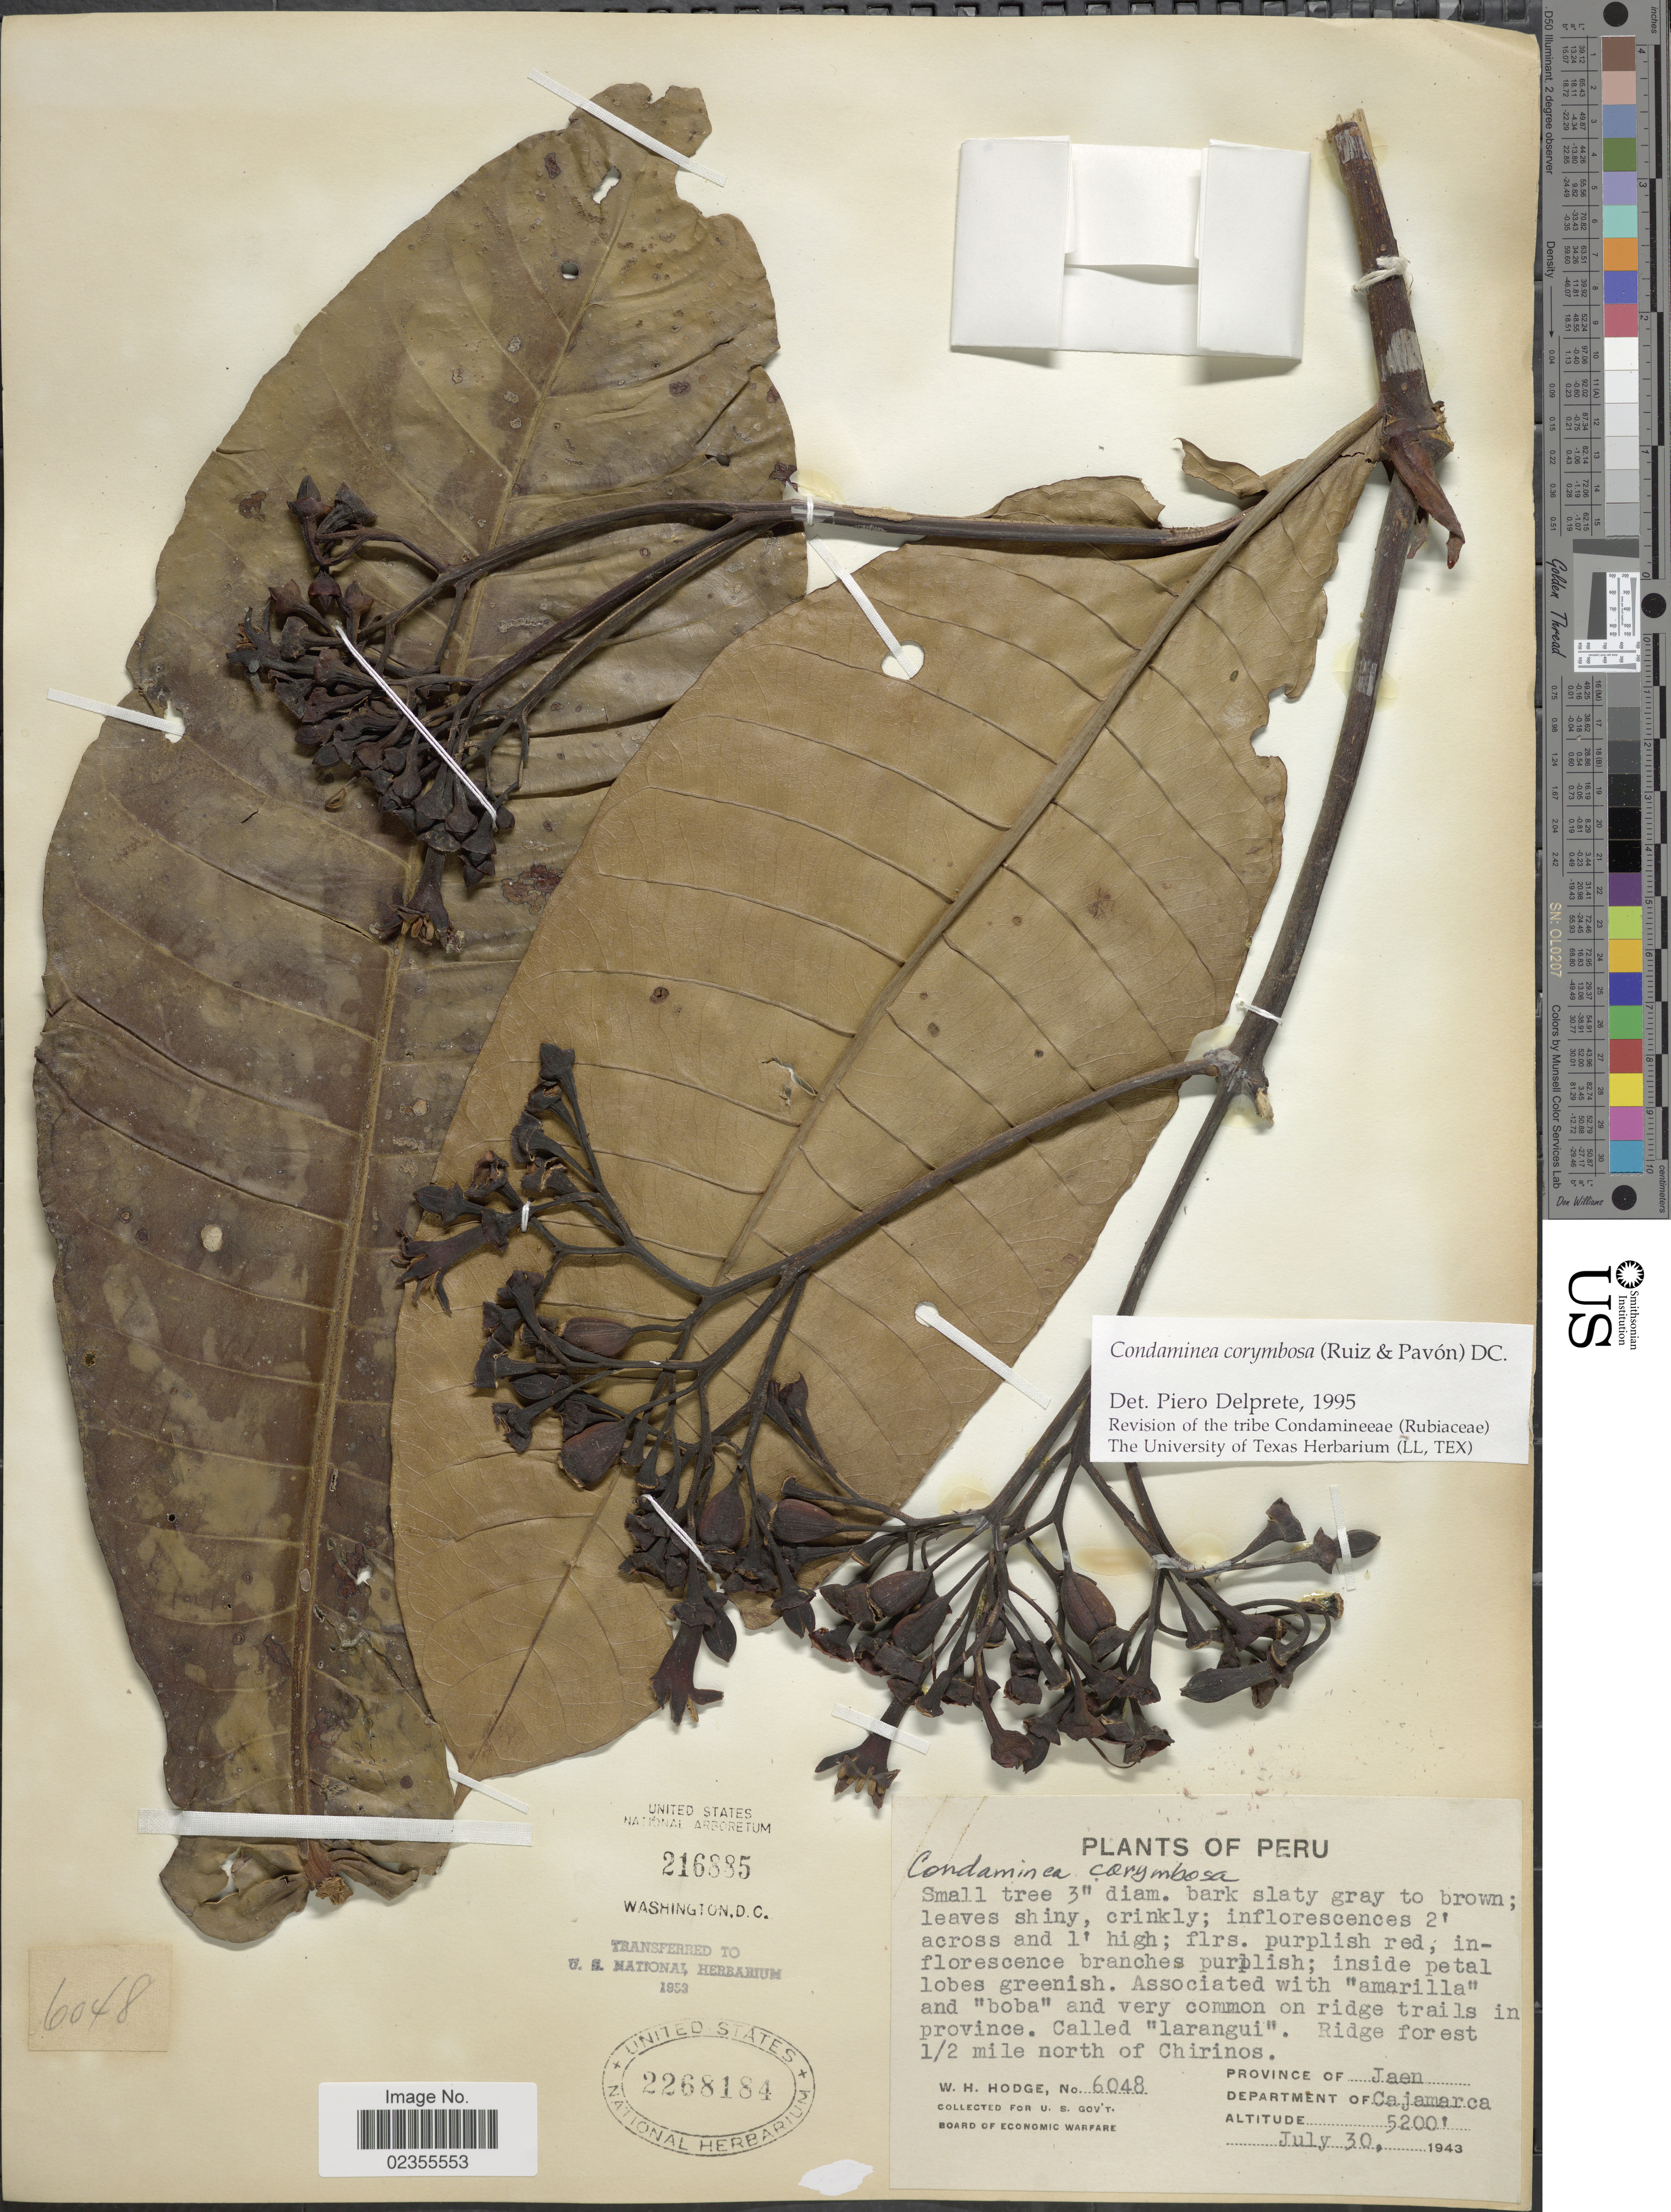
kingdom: Plantae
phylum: Tracheophyta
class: Magnoliopsida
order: Gentianales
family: Rubiaceae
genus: Condaminea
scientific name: Condaminea corymbosa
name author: (Ruiz & Pav.) DC.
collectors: W. Hodge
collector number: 6048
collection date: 1943-07-30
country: Peru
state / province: Cajamarca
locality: Province of Jaen. Ridge forest 1/2 mile north of Chirinos.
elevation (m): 1585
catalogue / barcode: US 2268184